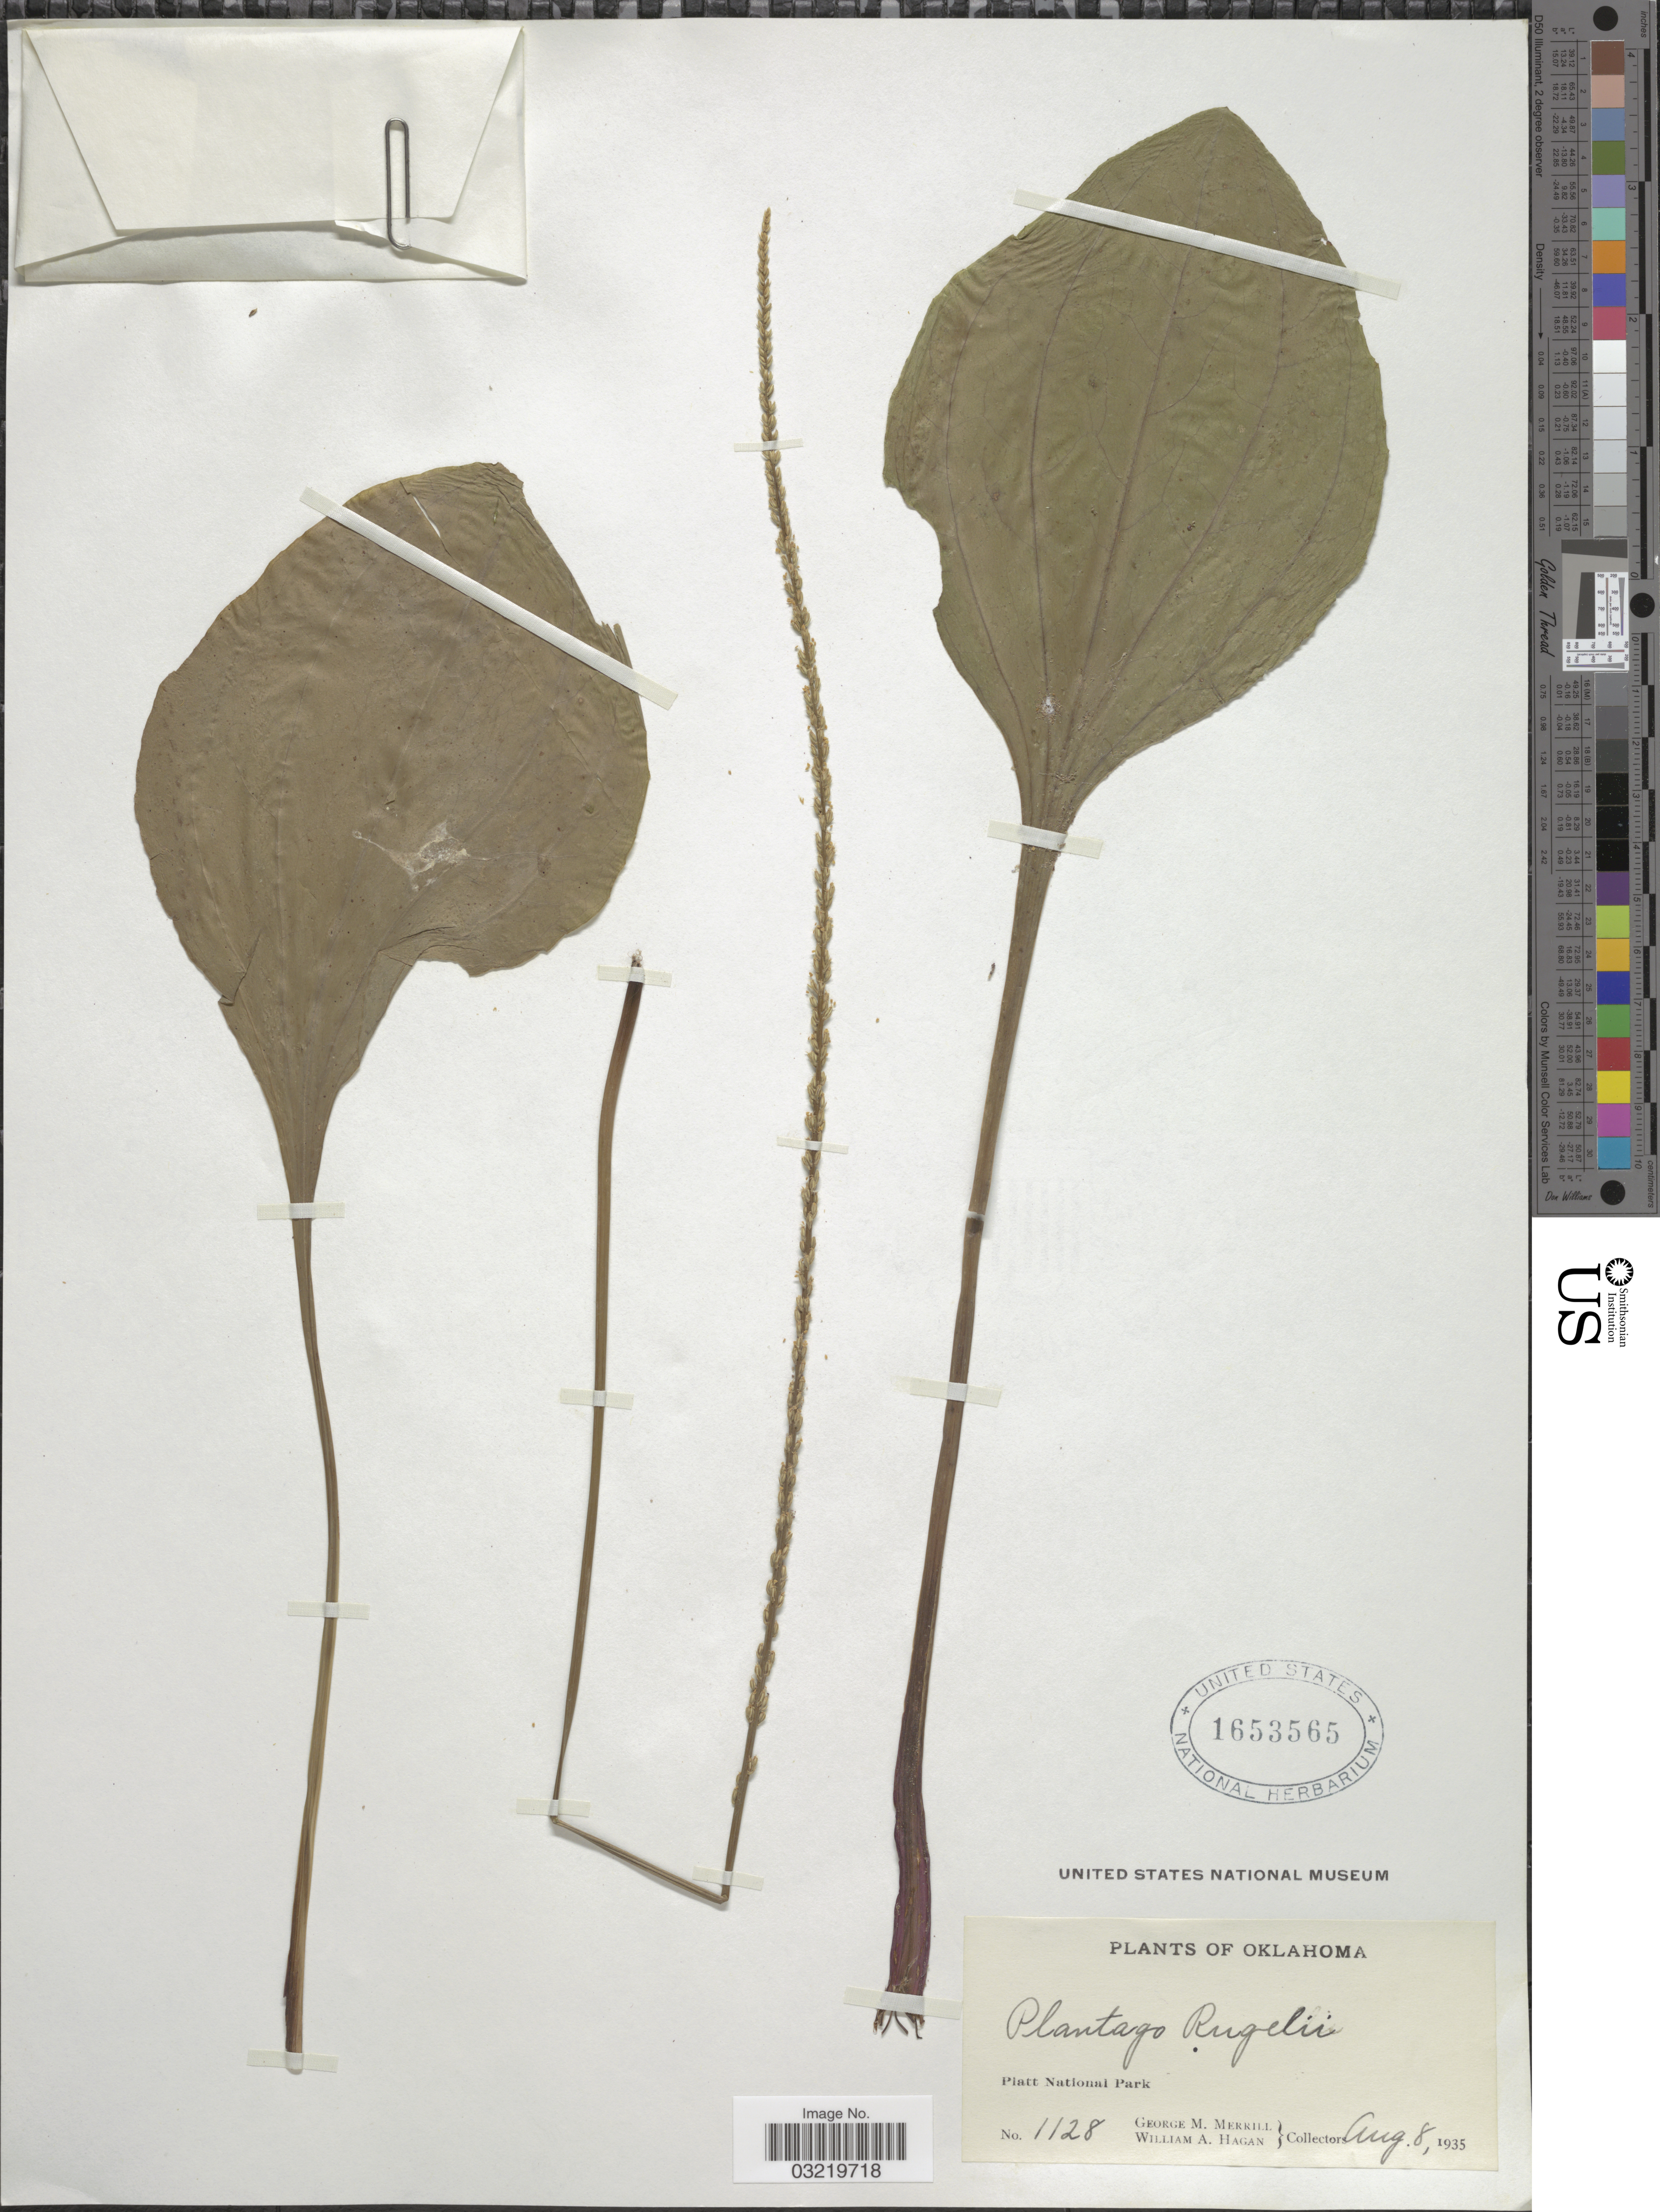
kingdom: Plantae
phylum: Tracheophyta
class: Magnoliopsida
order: Lamiales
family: Plantaginaceae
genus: Plantago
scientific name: Plantago rugelii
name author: Decne.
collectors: G. M. Merrill & W. Hagan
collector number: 1128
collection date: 1935-08-08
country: United States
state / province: Oklahoma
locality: Platt National Park.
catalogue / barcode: US 1653565